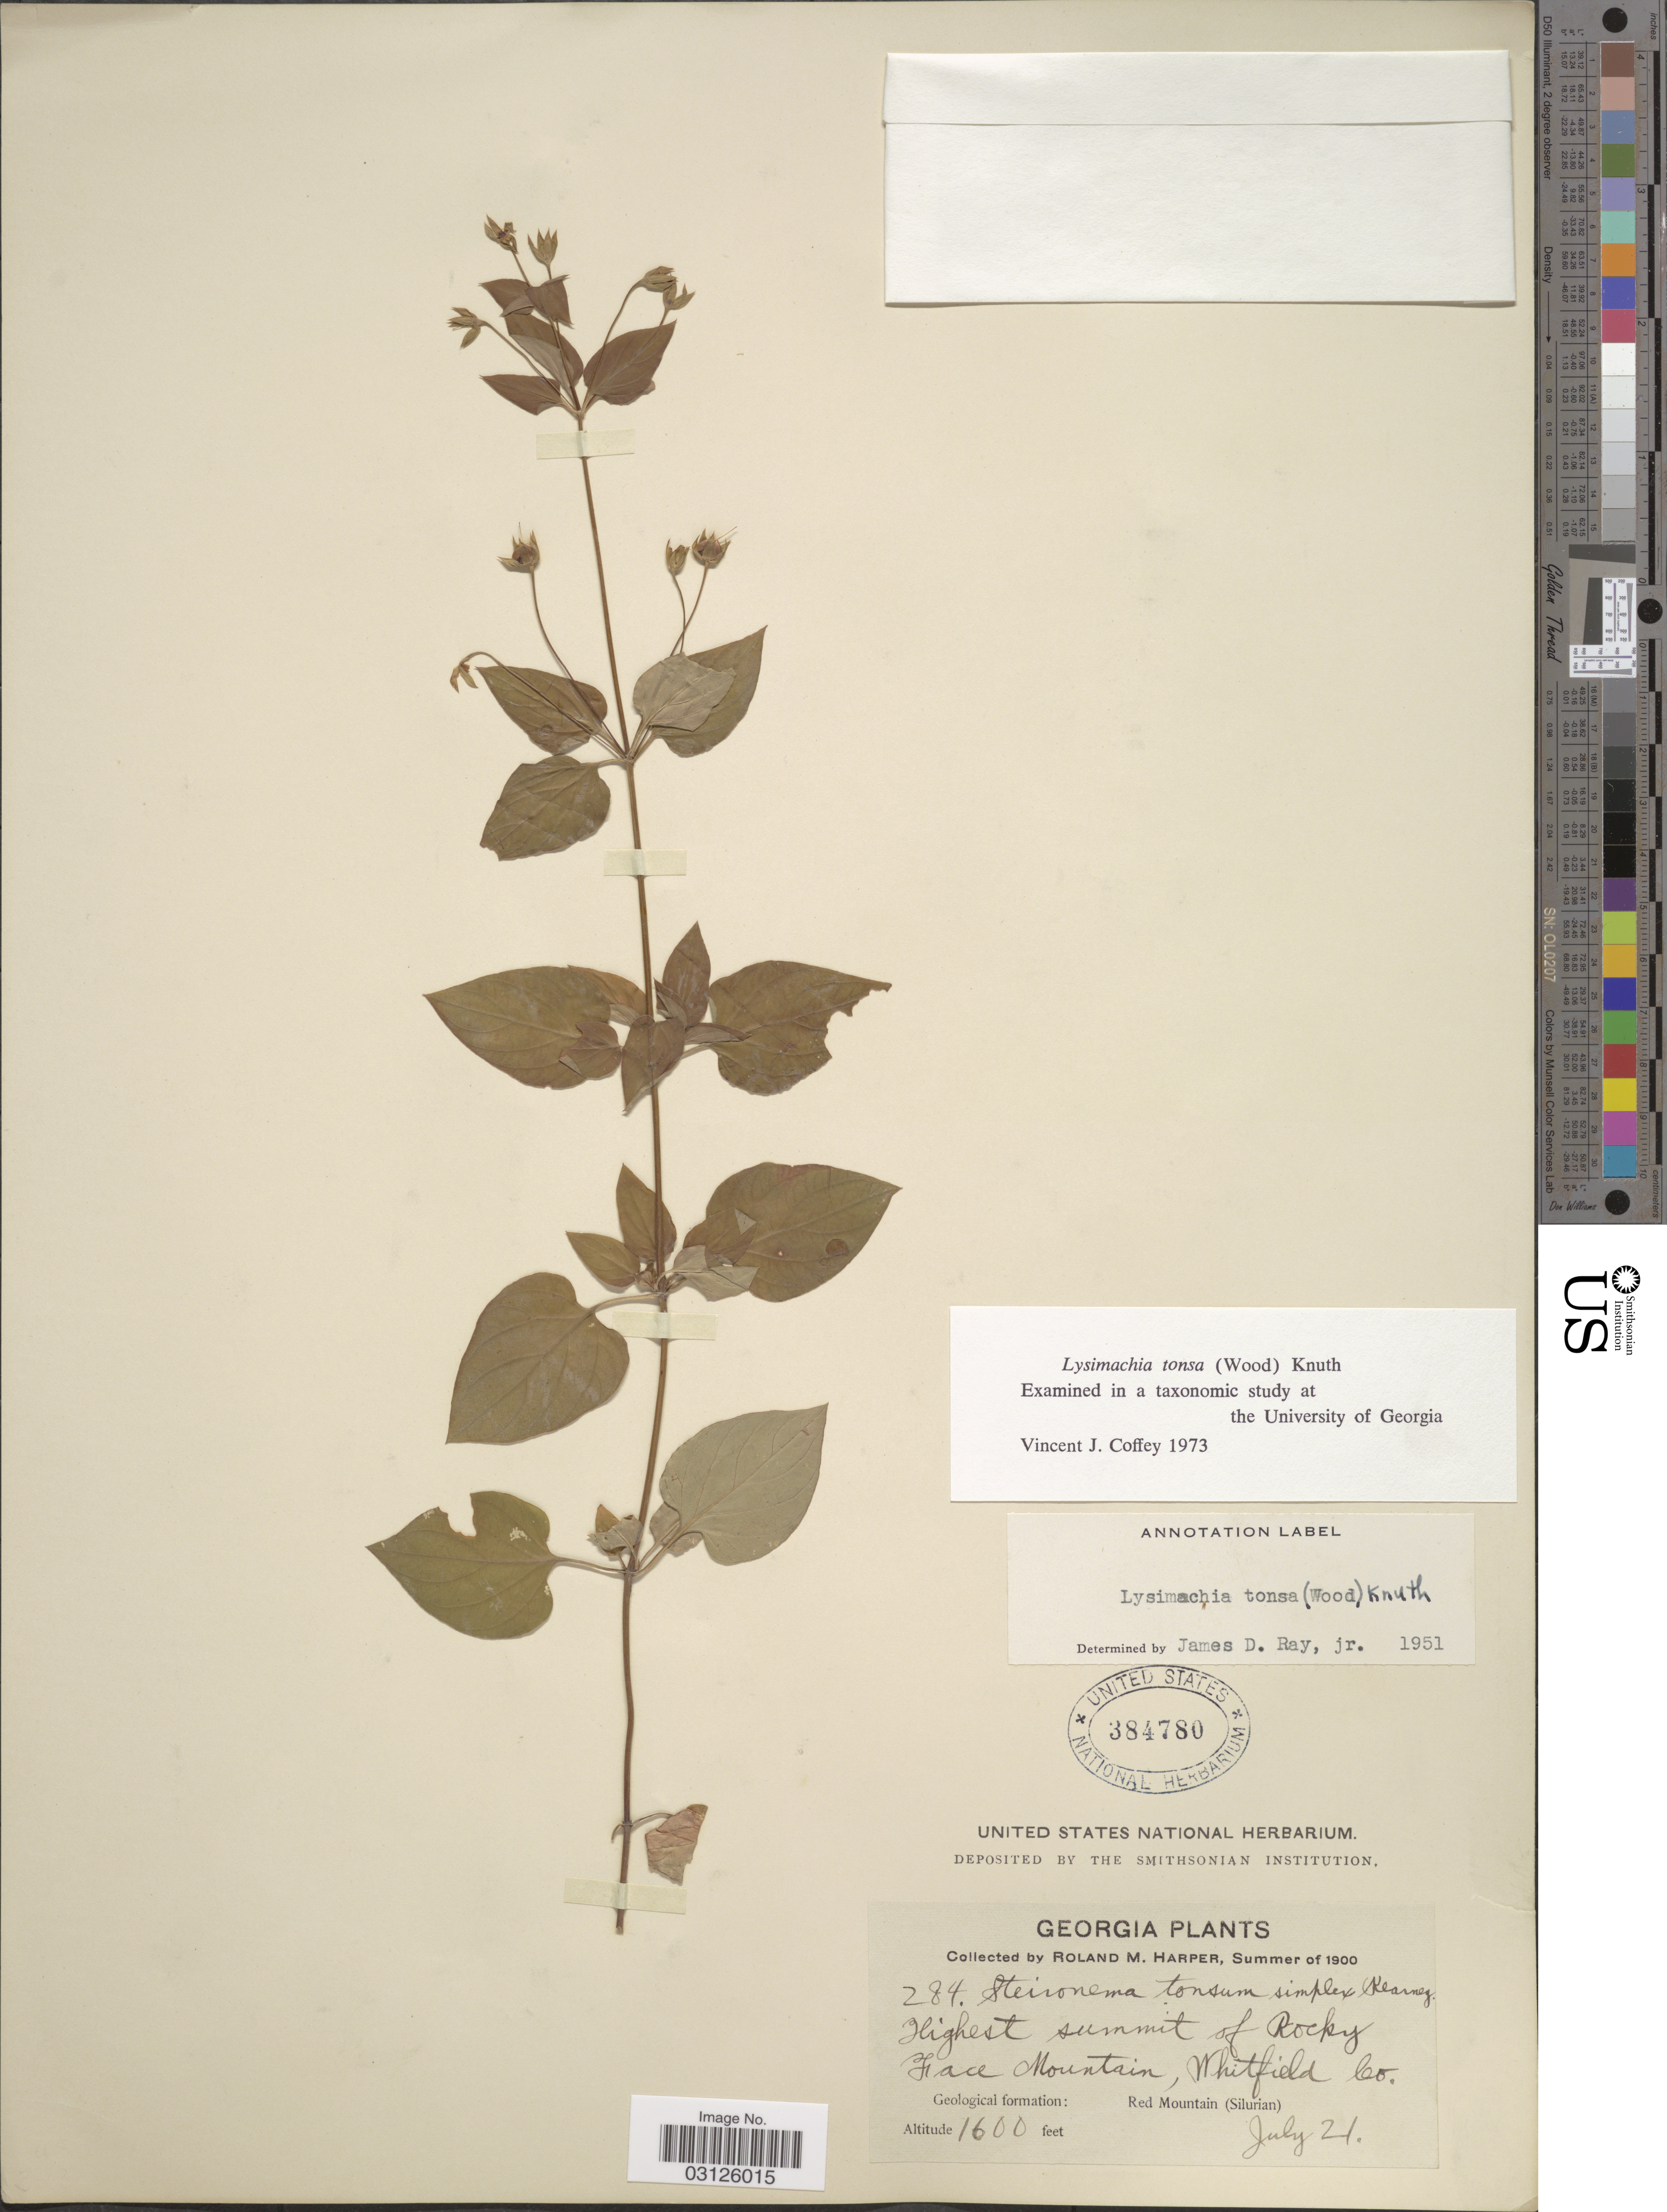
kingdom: Plantae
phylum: Tracheophyta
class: Magnoliopsida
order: Ericales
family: Primulaceae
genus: Lysimachia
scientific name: Lysimachia tonsa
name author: (Alph. Wood) Alph. Wood ex R. Knuth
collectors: R. M. Harper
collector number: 284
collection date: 1900-07-21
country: United States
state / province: Georgia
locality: Highest summit of Rocky Face Mountain, Whitfield Co. Geological formation: Red Mountain (Silurian).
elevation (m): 488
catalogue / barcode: US 384780